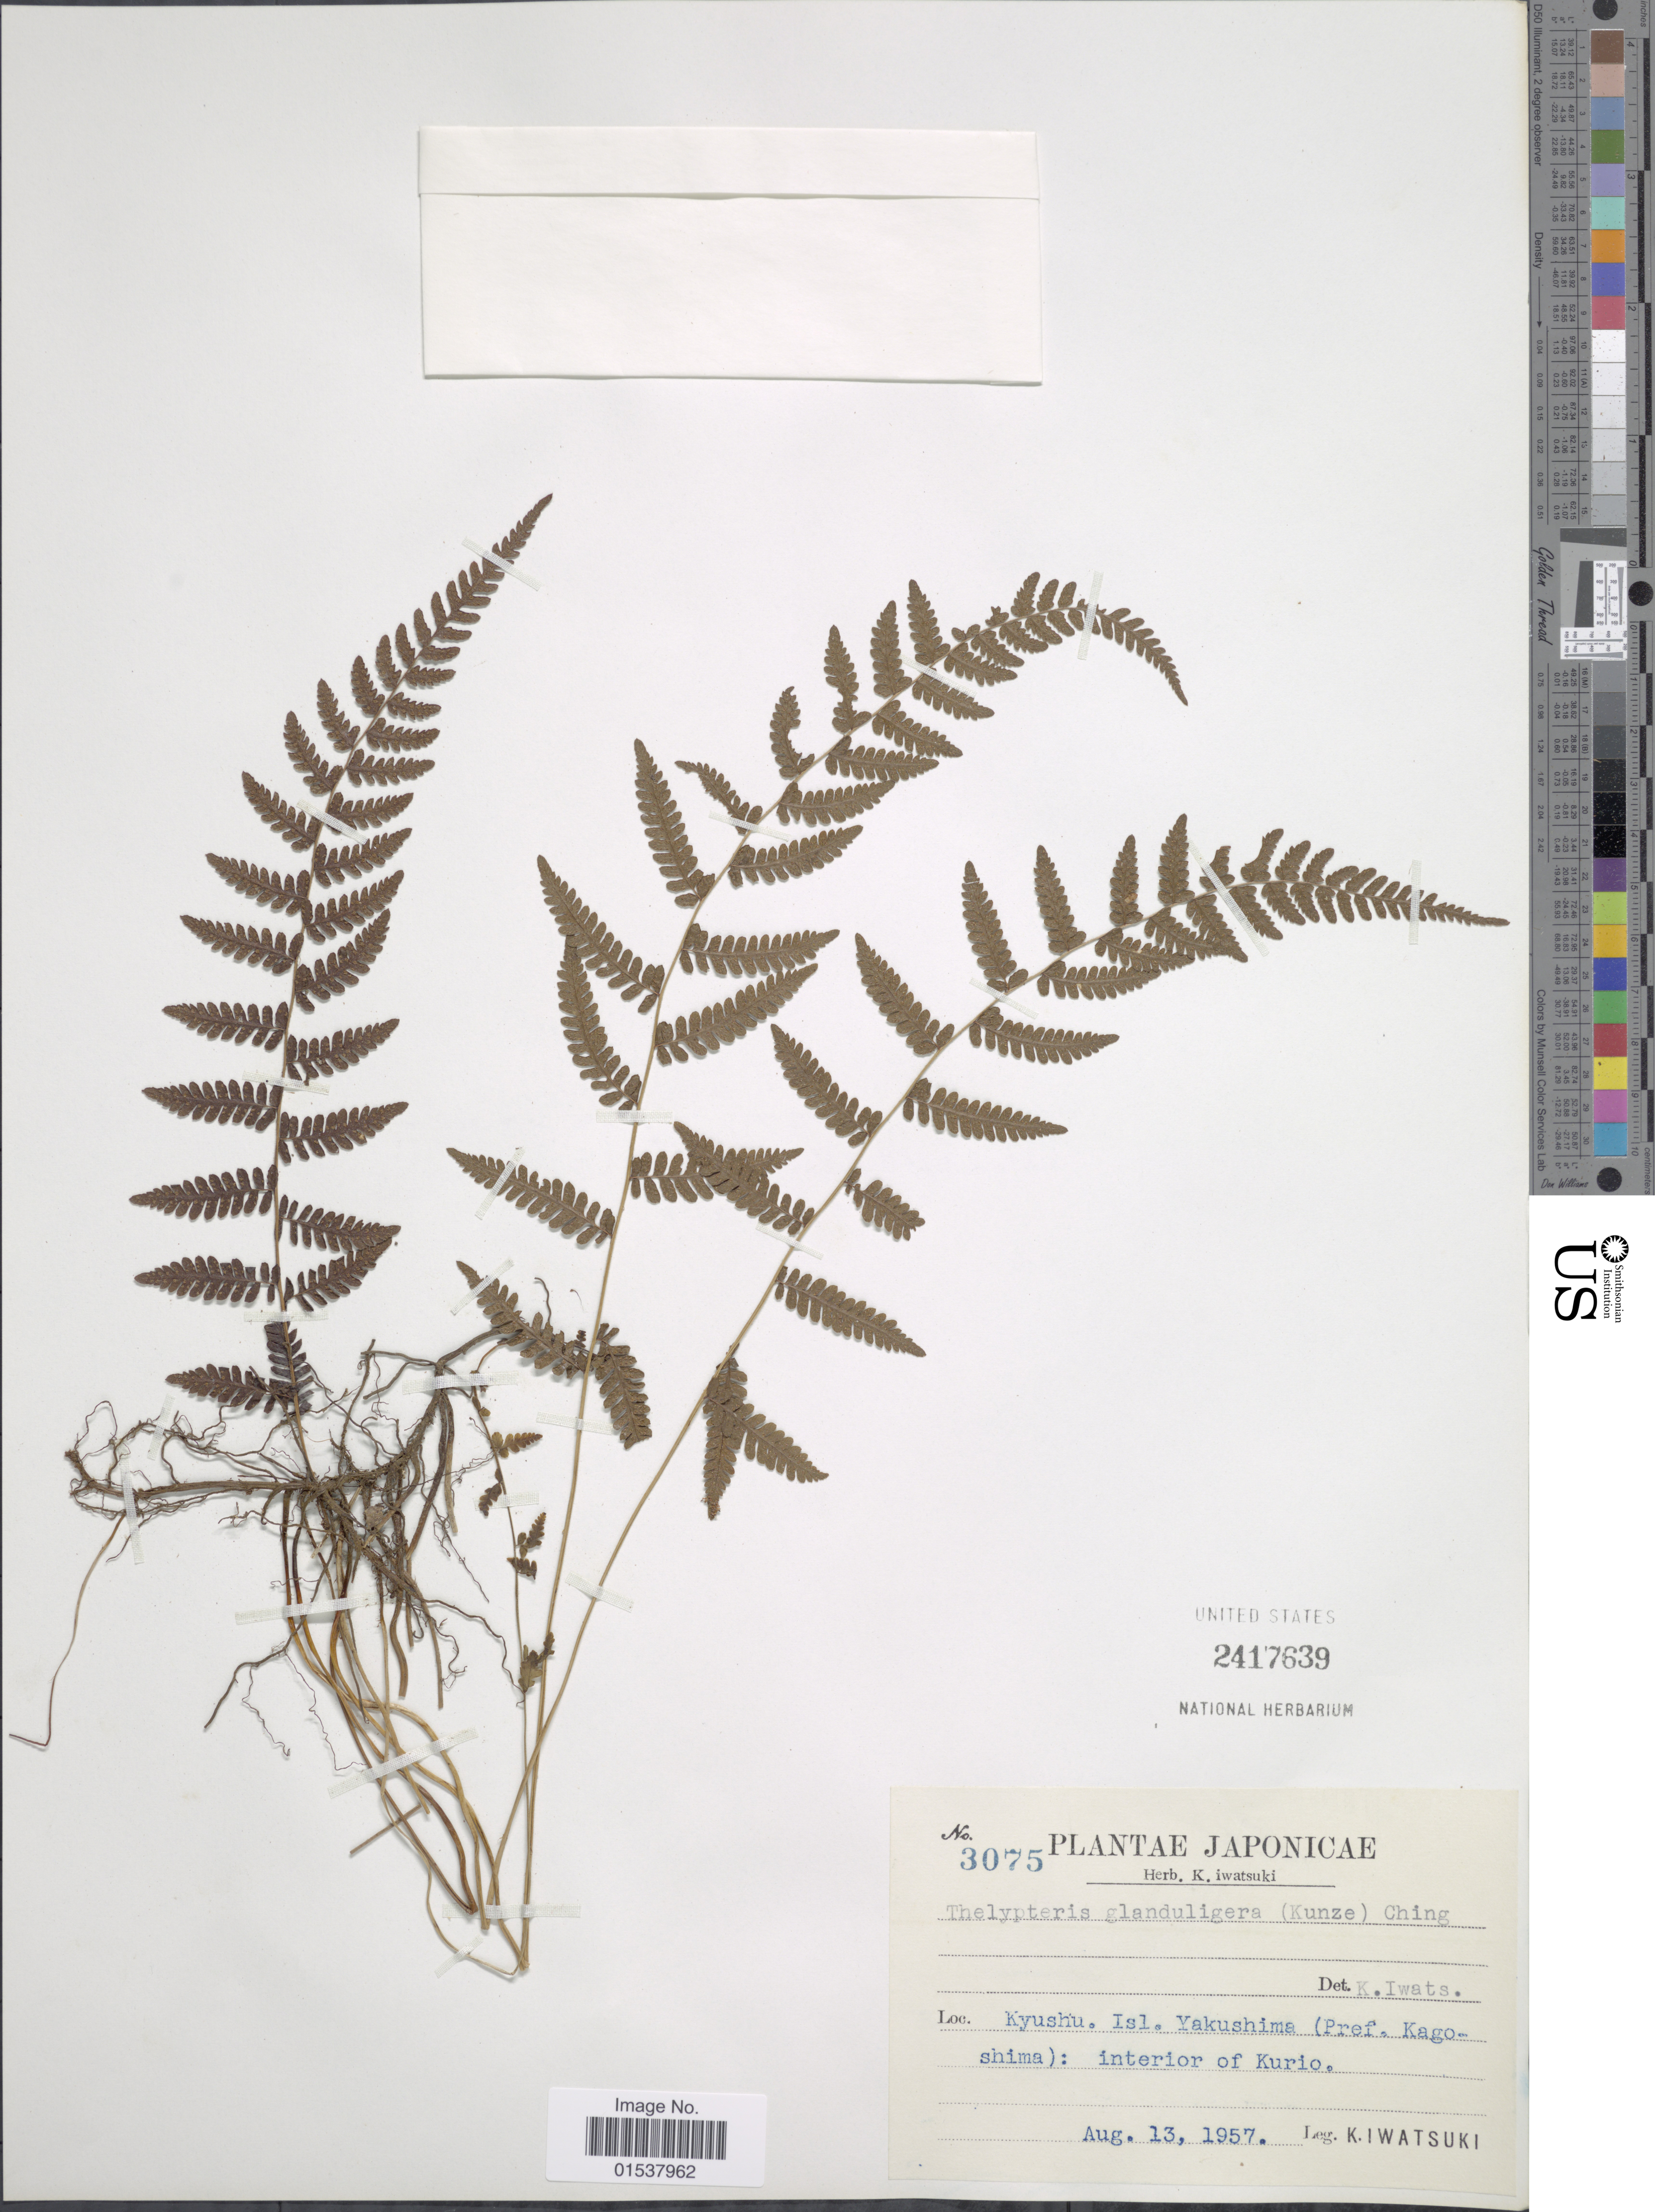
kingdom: Plantae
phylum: Tracheophyta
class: Polypodiopsida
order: Polypodiales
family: Thelypteridaceae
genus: Parathelypteris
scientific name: Parathelypteris glanduligera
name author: (Kunze) Ching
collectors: K. Iwatsuki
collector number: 3075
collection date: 1957-08-13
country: Japan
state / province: Kagosima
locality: Japonicae, Kyushu. Isl. Yakushima (Pref. Kagoshima): interior of Kurio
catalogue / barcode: US 2417639